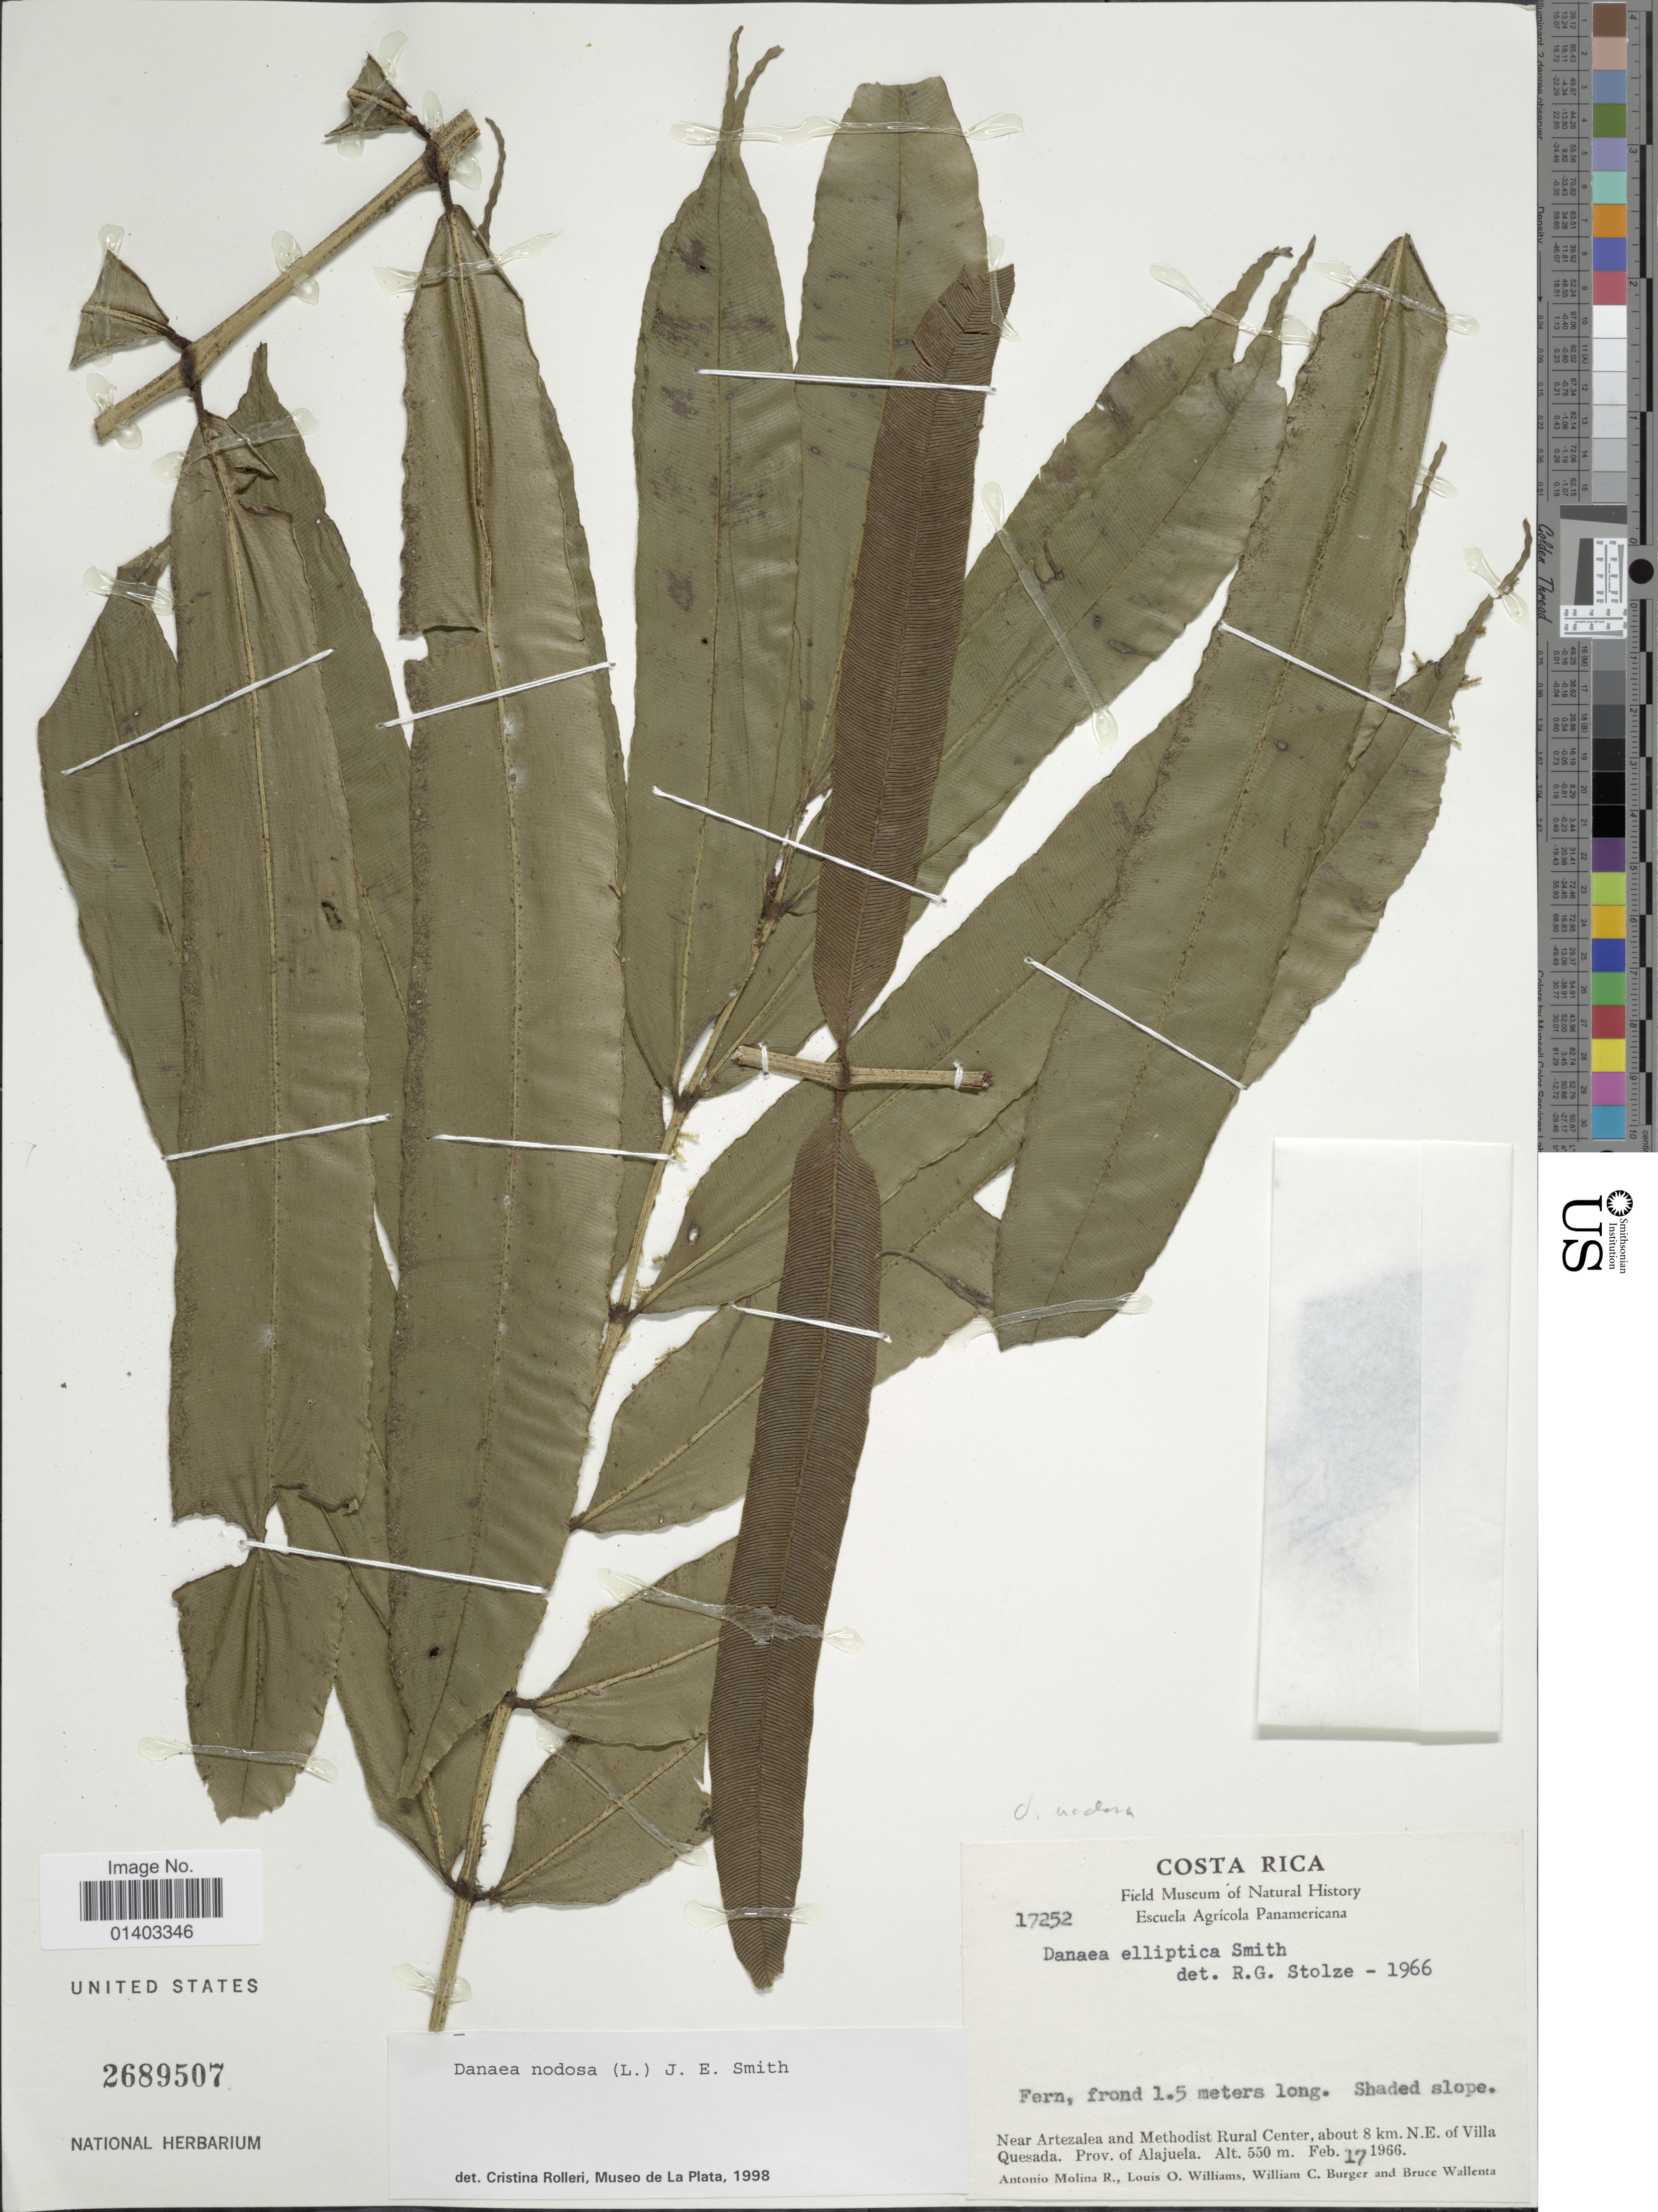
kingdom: Plantae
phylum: Tracheophyta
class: Polypodiopsida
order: Marattiales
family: Marattiaceae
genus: Danaea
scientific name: Danaea nodosa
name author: (L.) Sm.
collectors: A. Molina R., L. O. Williams, W. Burger & B. Wallenta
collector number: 17252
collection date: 1966-02-17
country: Costa Rica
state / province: Alajuela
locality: Near Artezalea and Methodist Rural Center, about 8 km N.E, of Villa Quesada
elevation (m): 550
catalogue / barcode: US 2689507